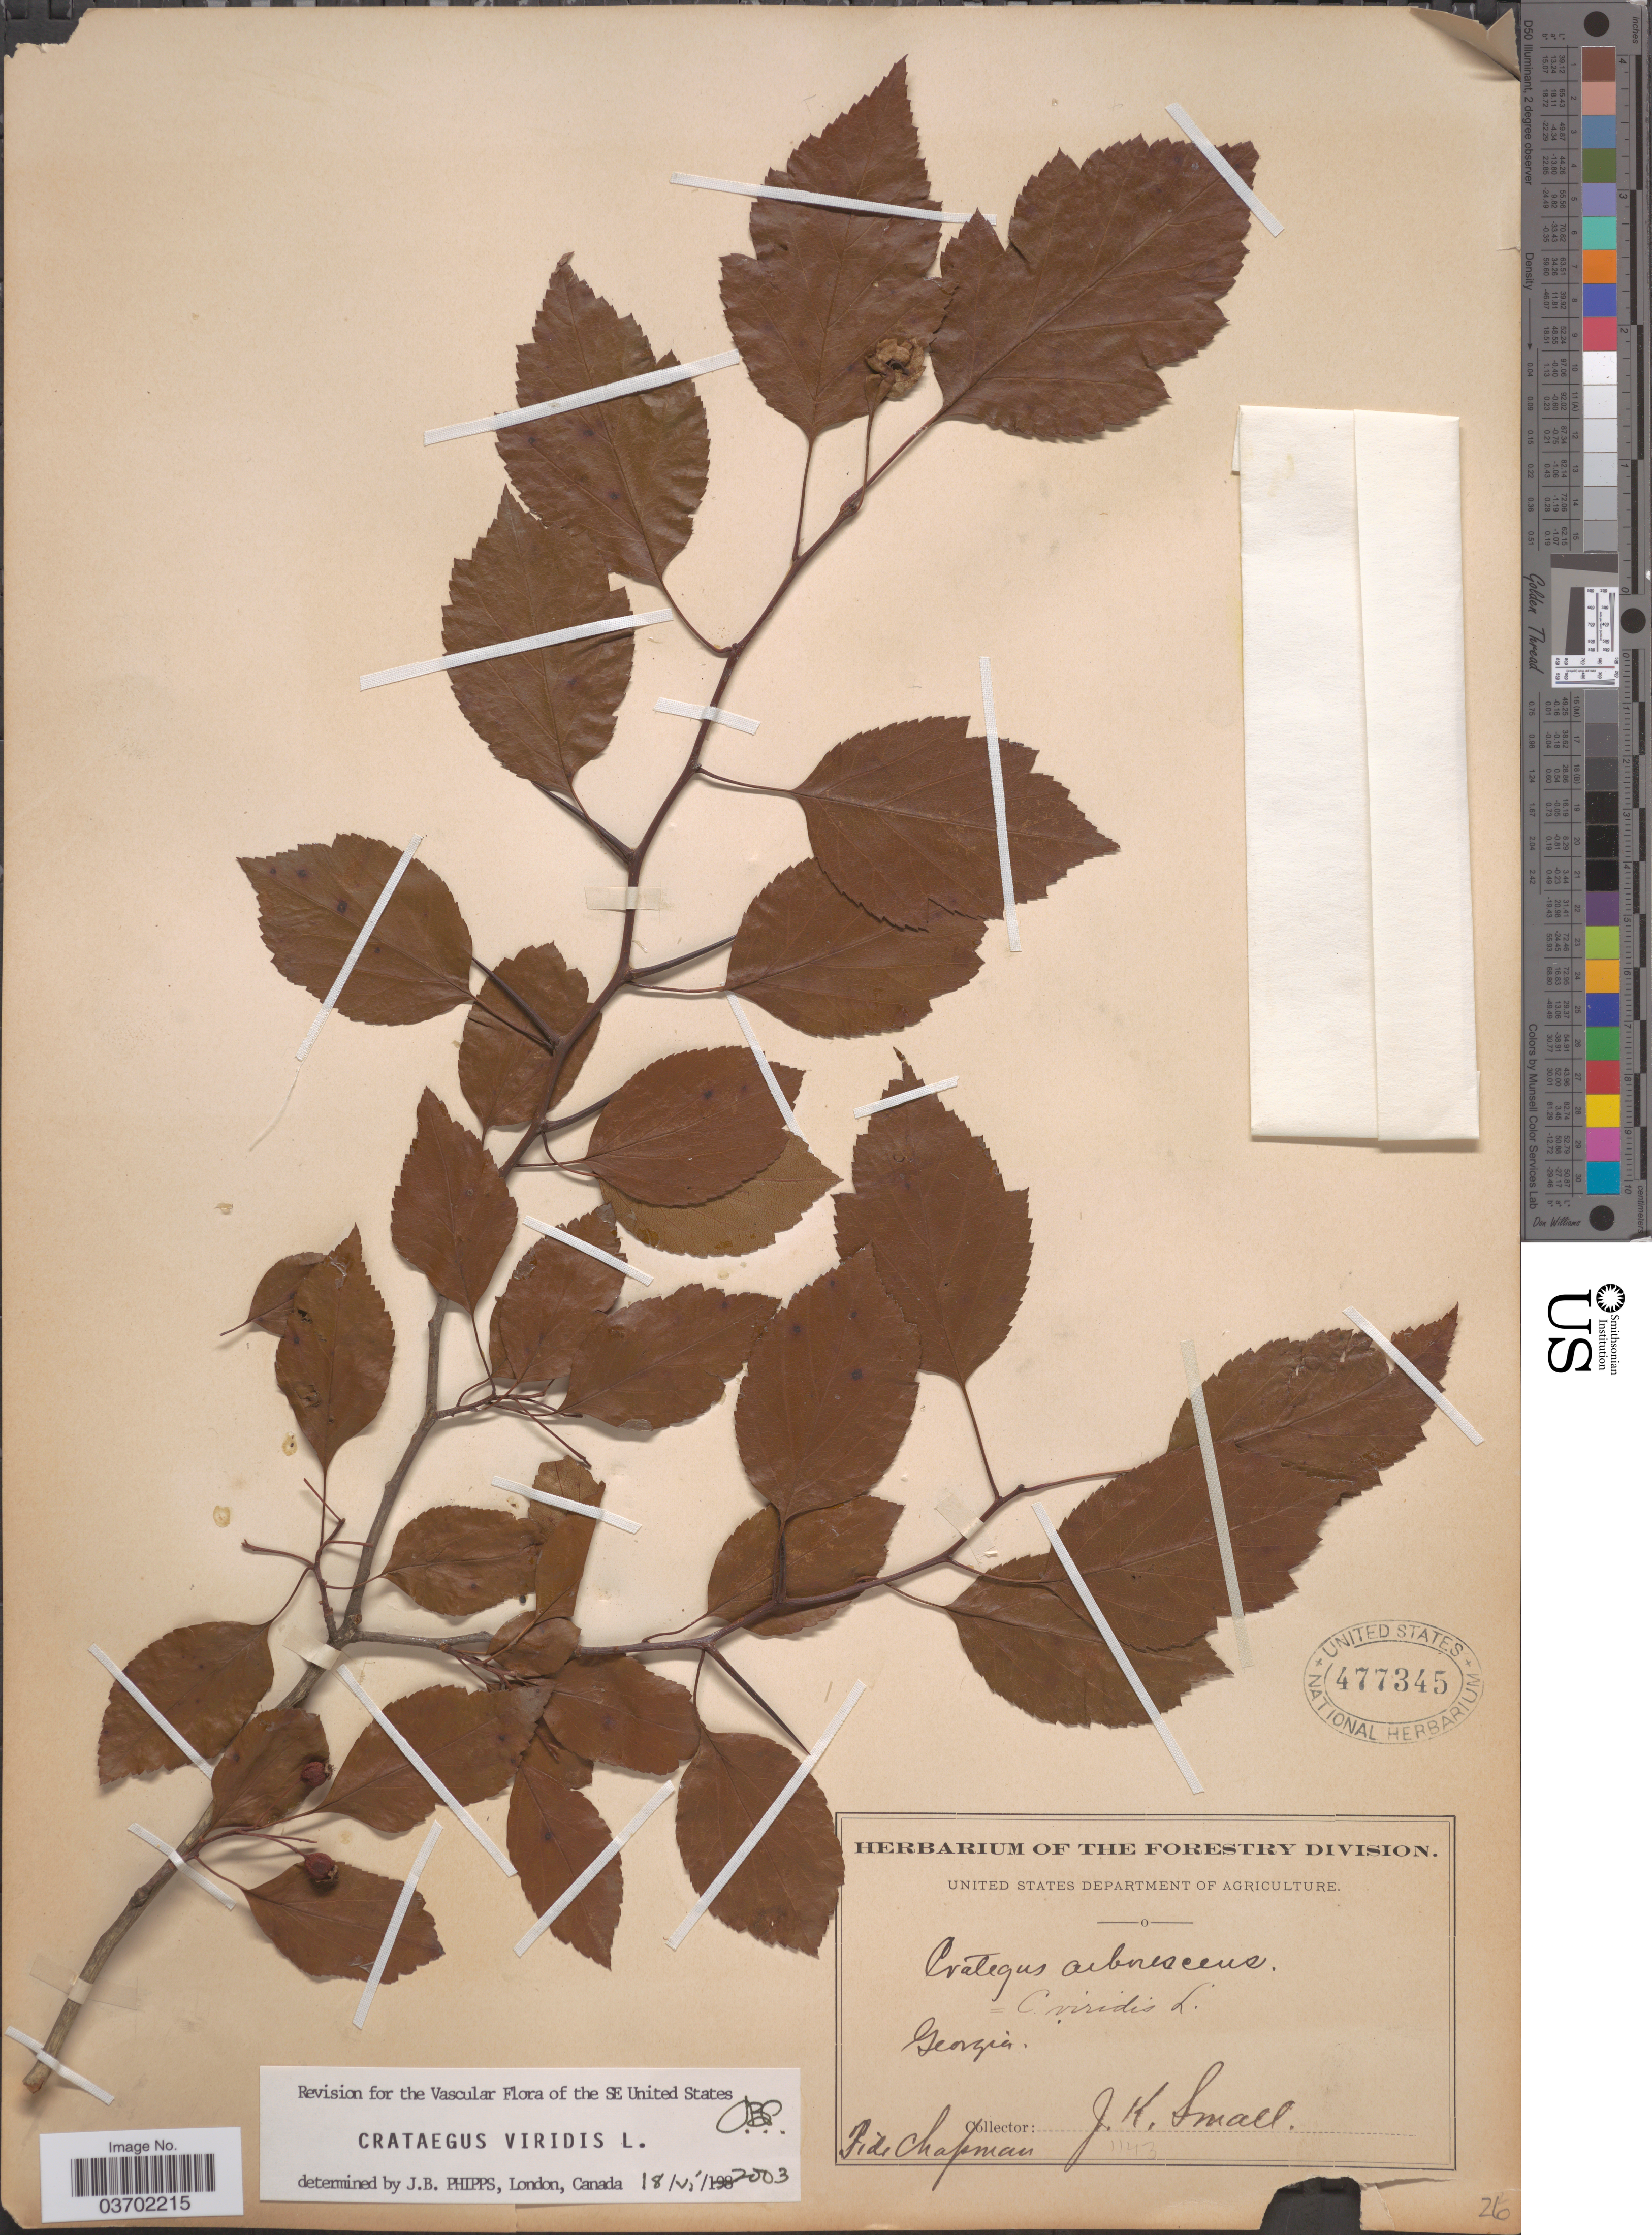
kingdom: Plantae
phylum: Tracheophyta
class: Magnoliopsida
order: Rosales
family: Rosaceae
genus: Crataegus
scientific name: Crataegus viridis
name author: L.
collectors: J. K. Small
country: United States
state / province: Georgia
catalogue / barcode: US 477345